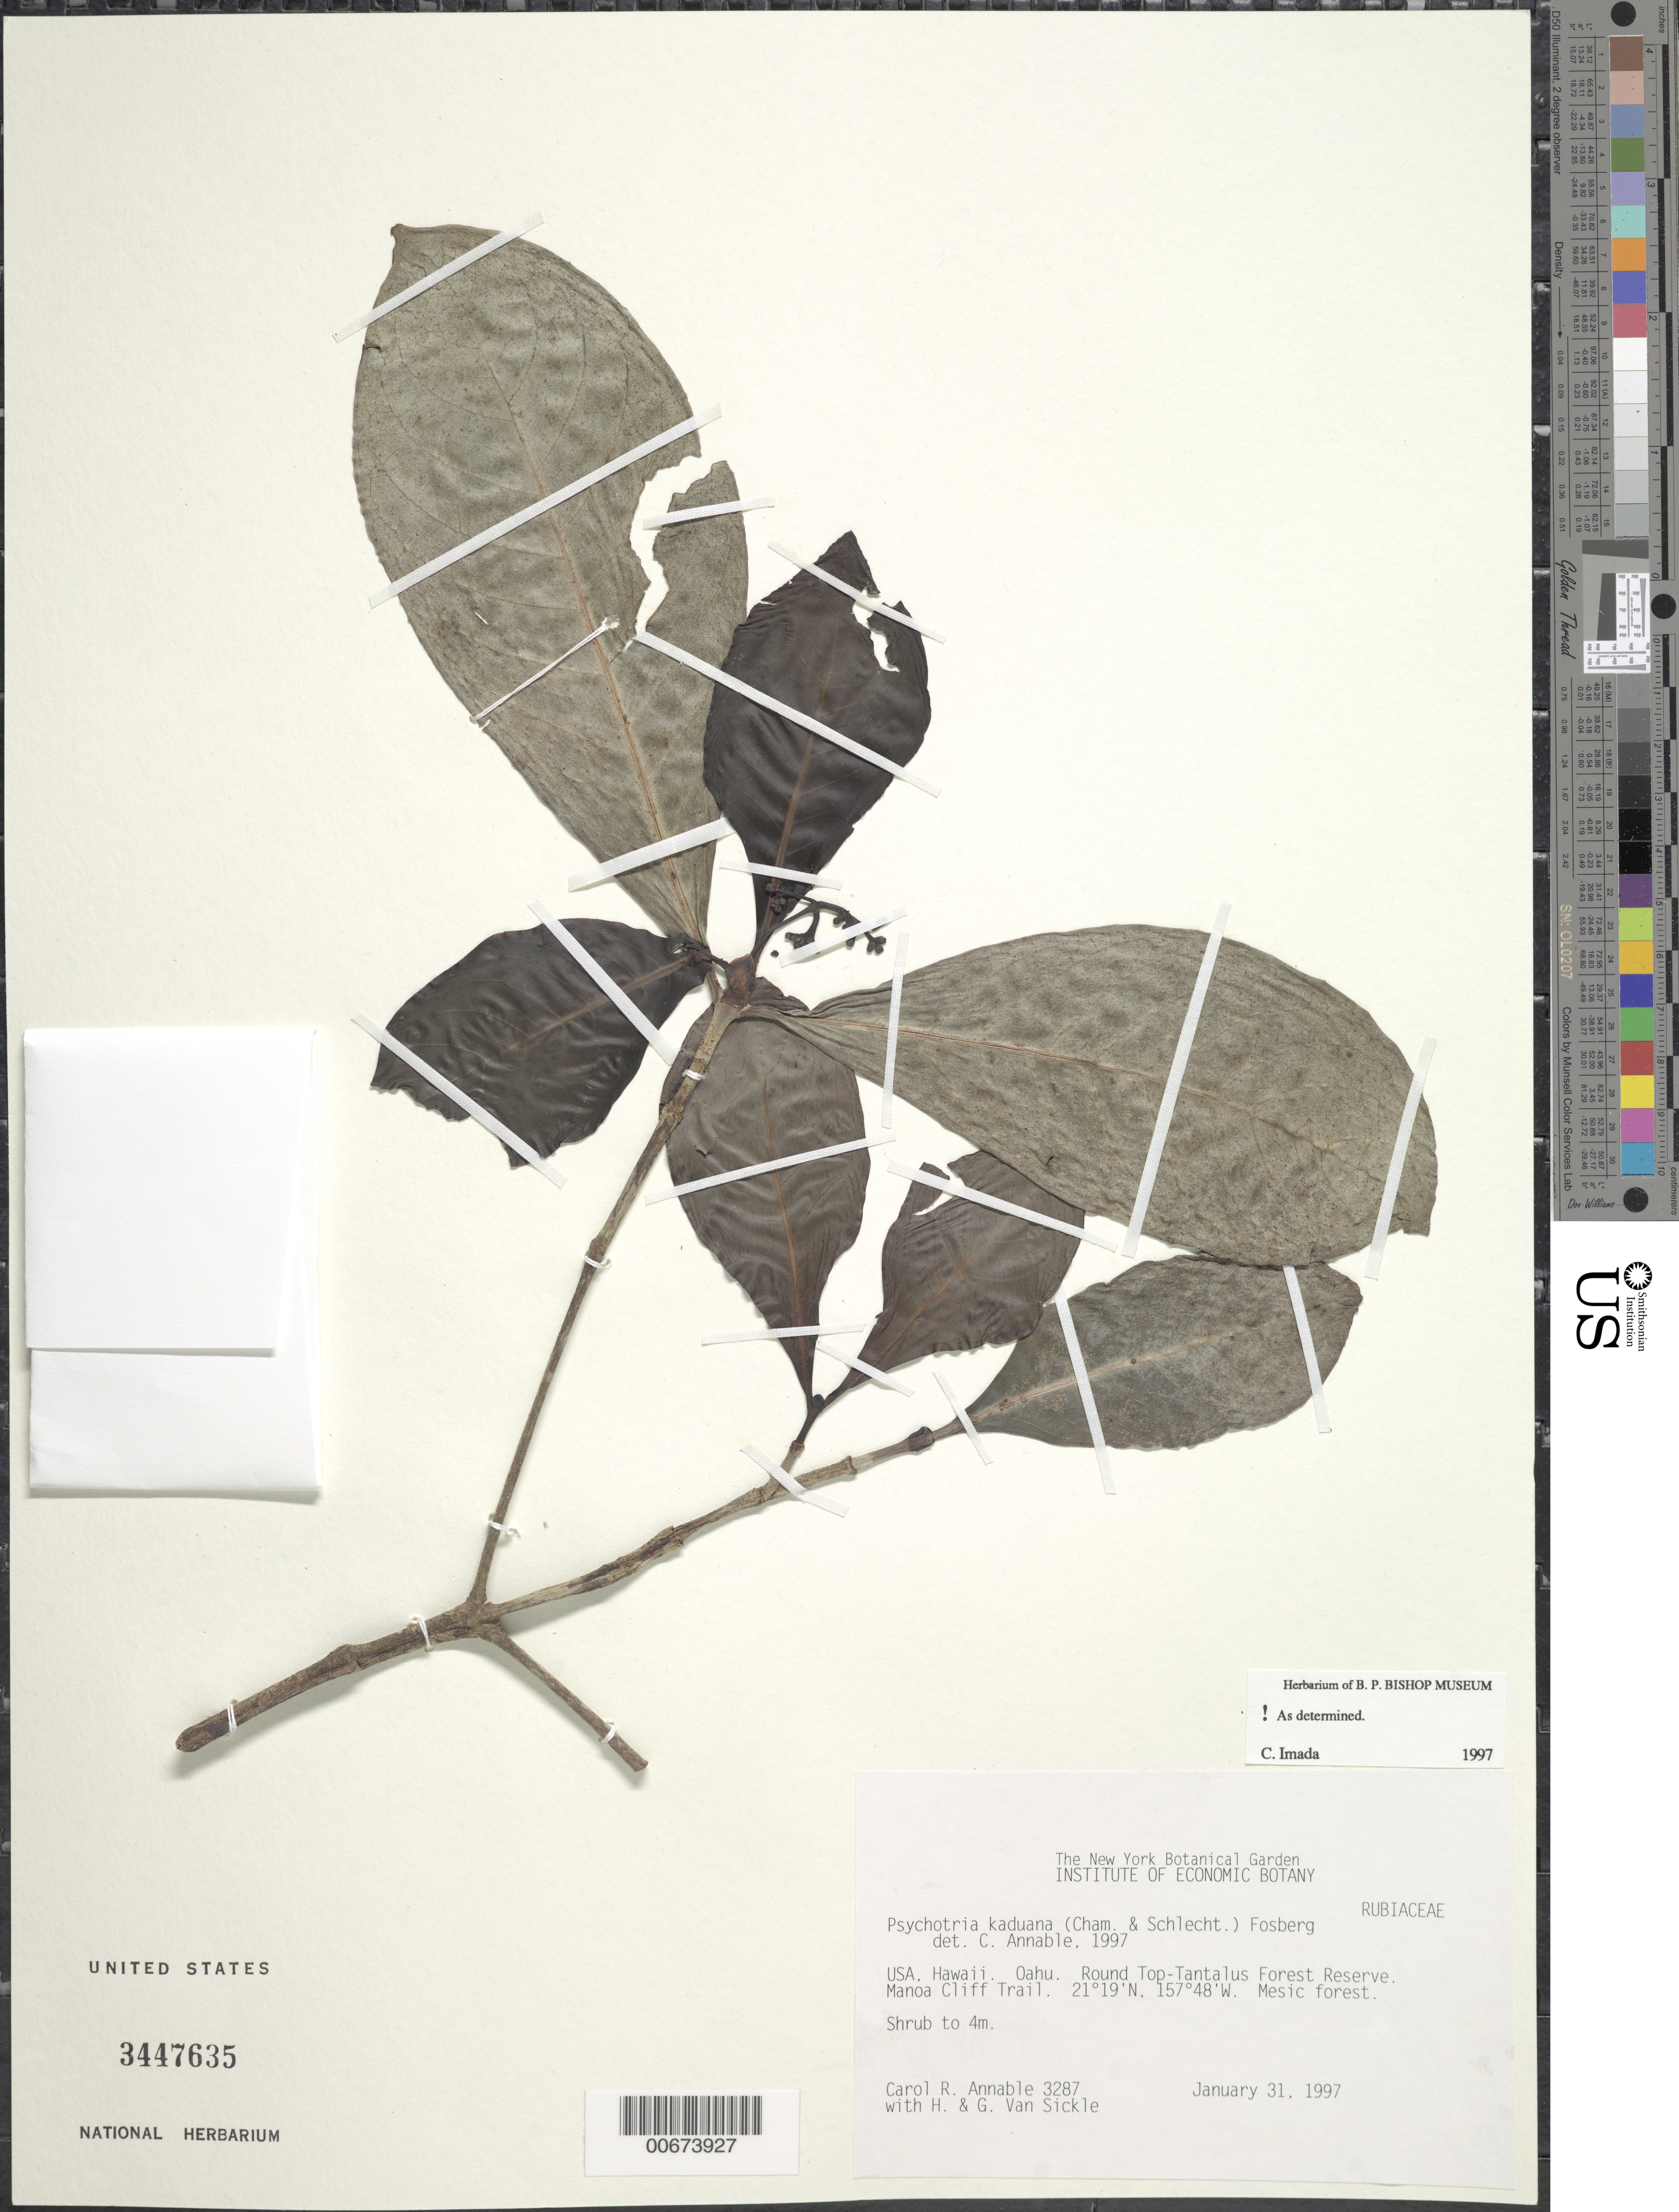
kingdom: Plantae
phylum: Tracheophyta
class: Magnoliopsida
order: Gentianales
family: Rubiaceae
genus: Psychotria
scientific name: Psychotria kaduana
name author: (Cham. & Schltdl.) Fosberg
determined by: Imada, C.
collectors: C. R. Annable, H. Van Sickle & G. A. Van Sickle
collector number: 3287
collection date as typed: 31 Jan 1997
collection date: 1997-01-31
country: United States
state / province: Hawaii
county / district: Honolulu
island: Oahu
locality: Round Top-Tantalus Forest Reserve, Manoa Cliff Trail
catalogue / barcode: US 3447635